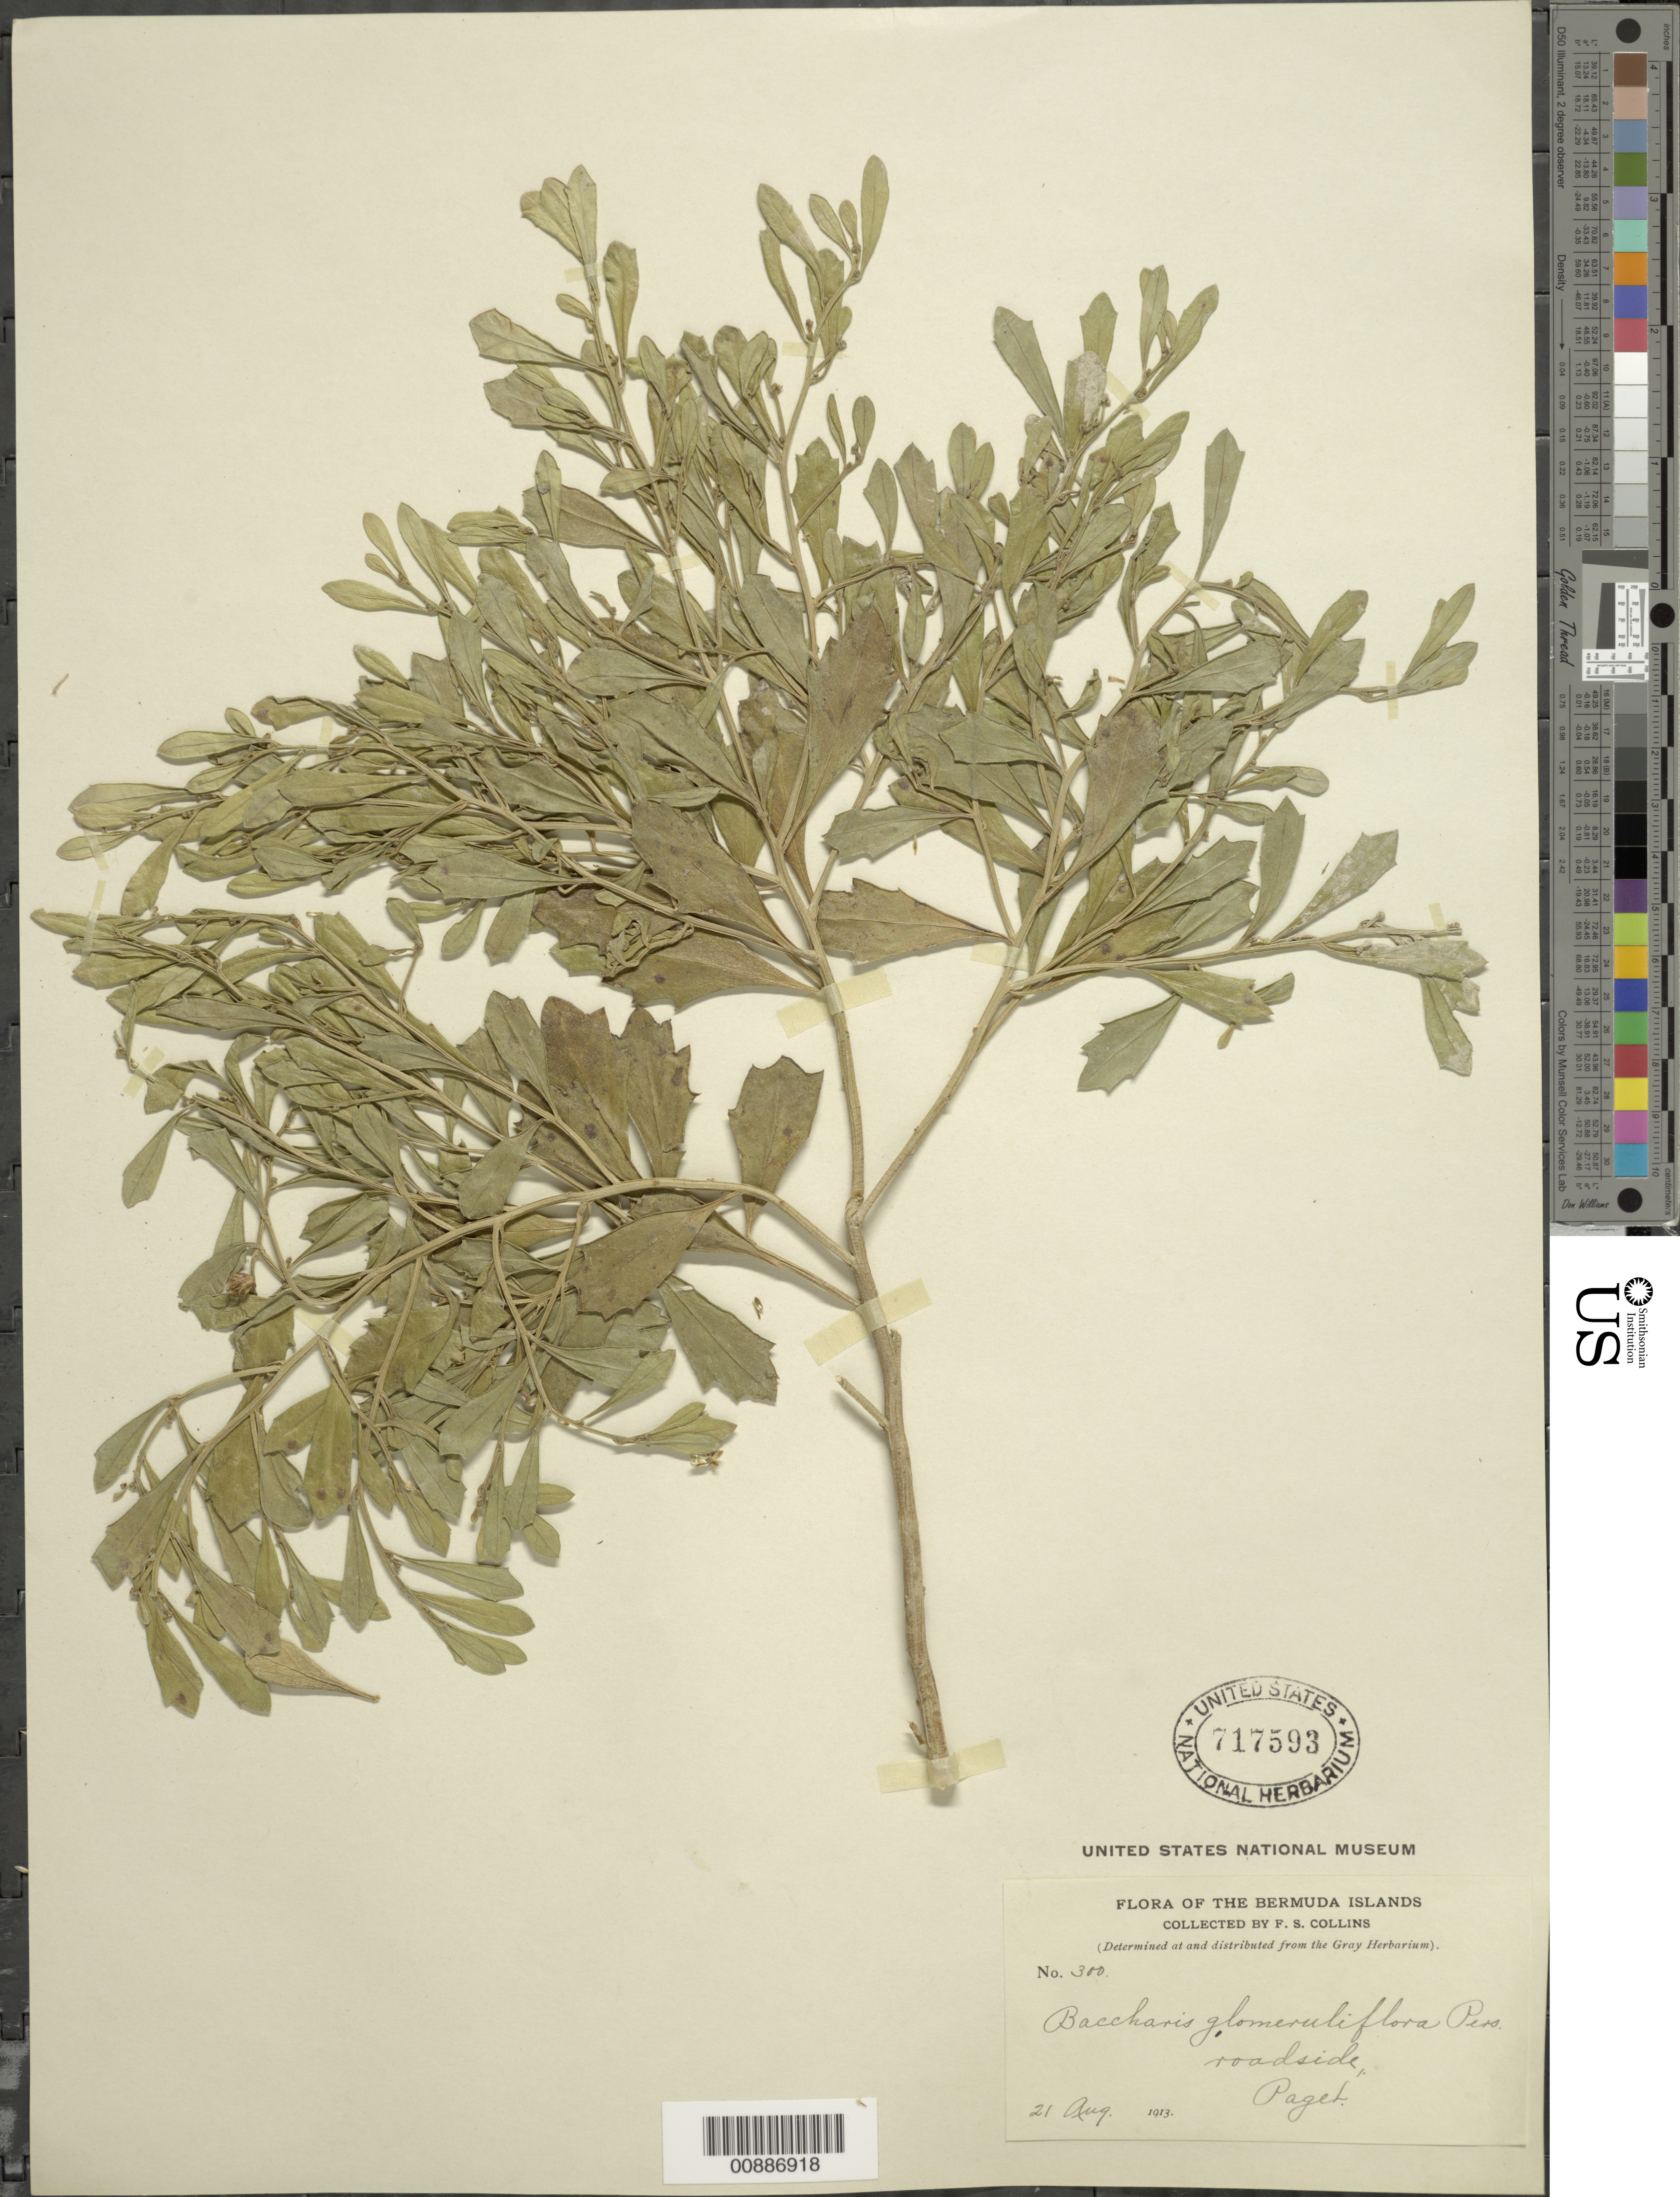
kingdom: Plantae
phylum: Tracheophyta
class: Magnoliopsida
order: Asterales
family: Asteraceae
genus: Baccharis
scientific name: Baccharis glomeruliflora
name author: Pers.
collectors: F. Collins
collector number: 300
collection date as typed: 21 Aug 1913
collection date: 1913-08-21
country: Bermuda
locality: Paget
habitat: Roadside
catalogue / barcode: US 717593